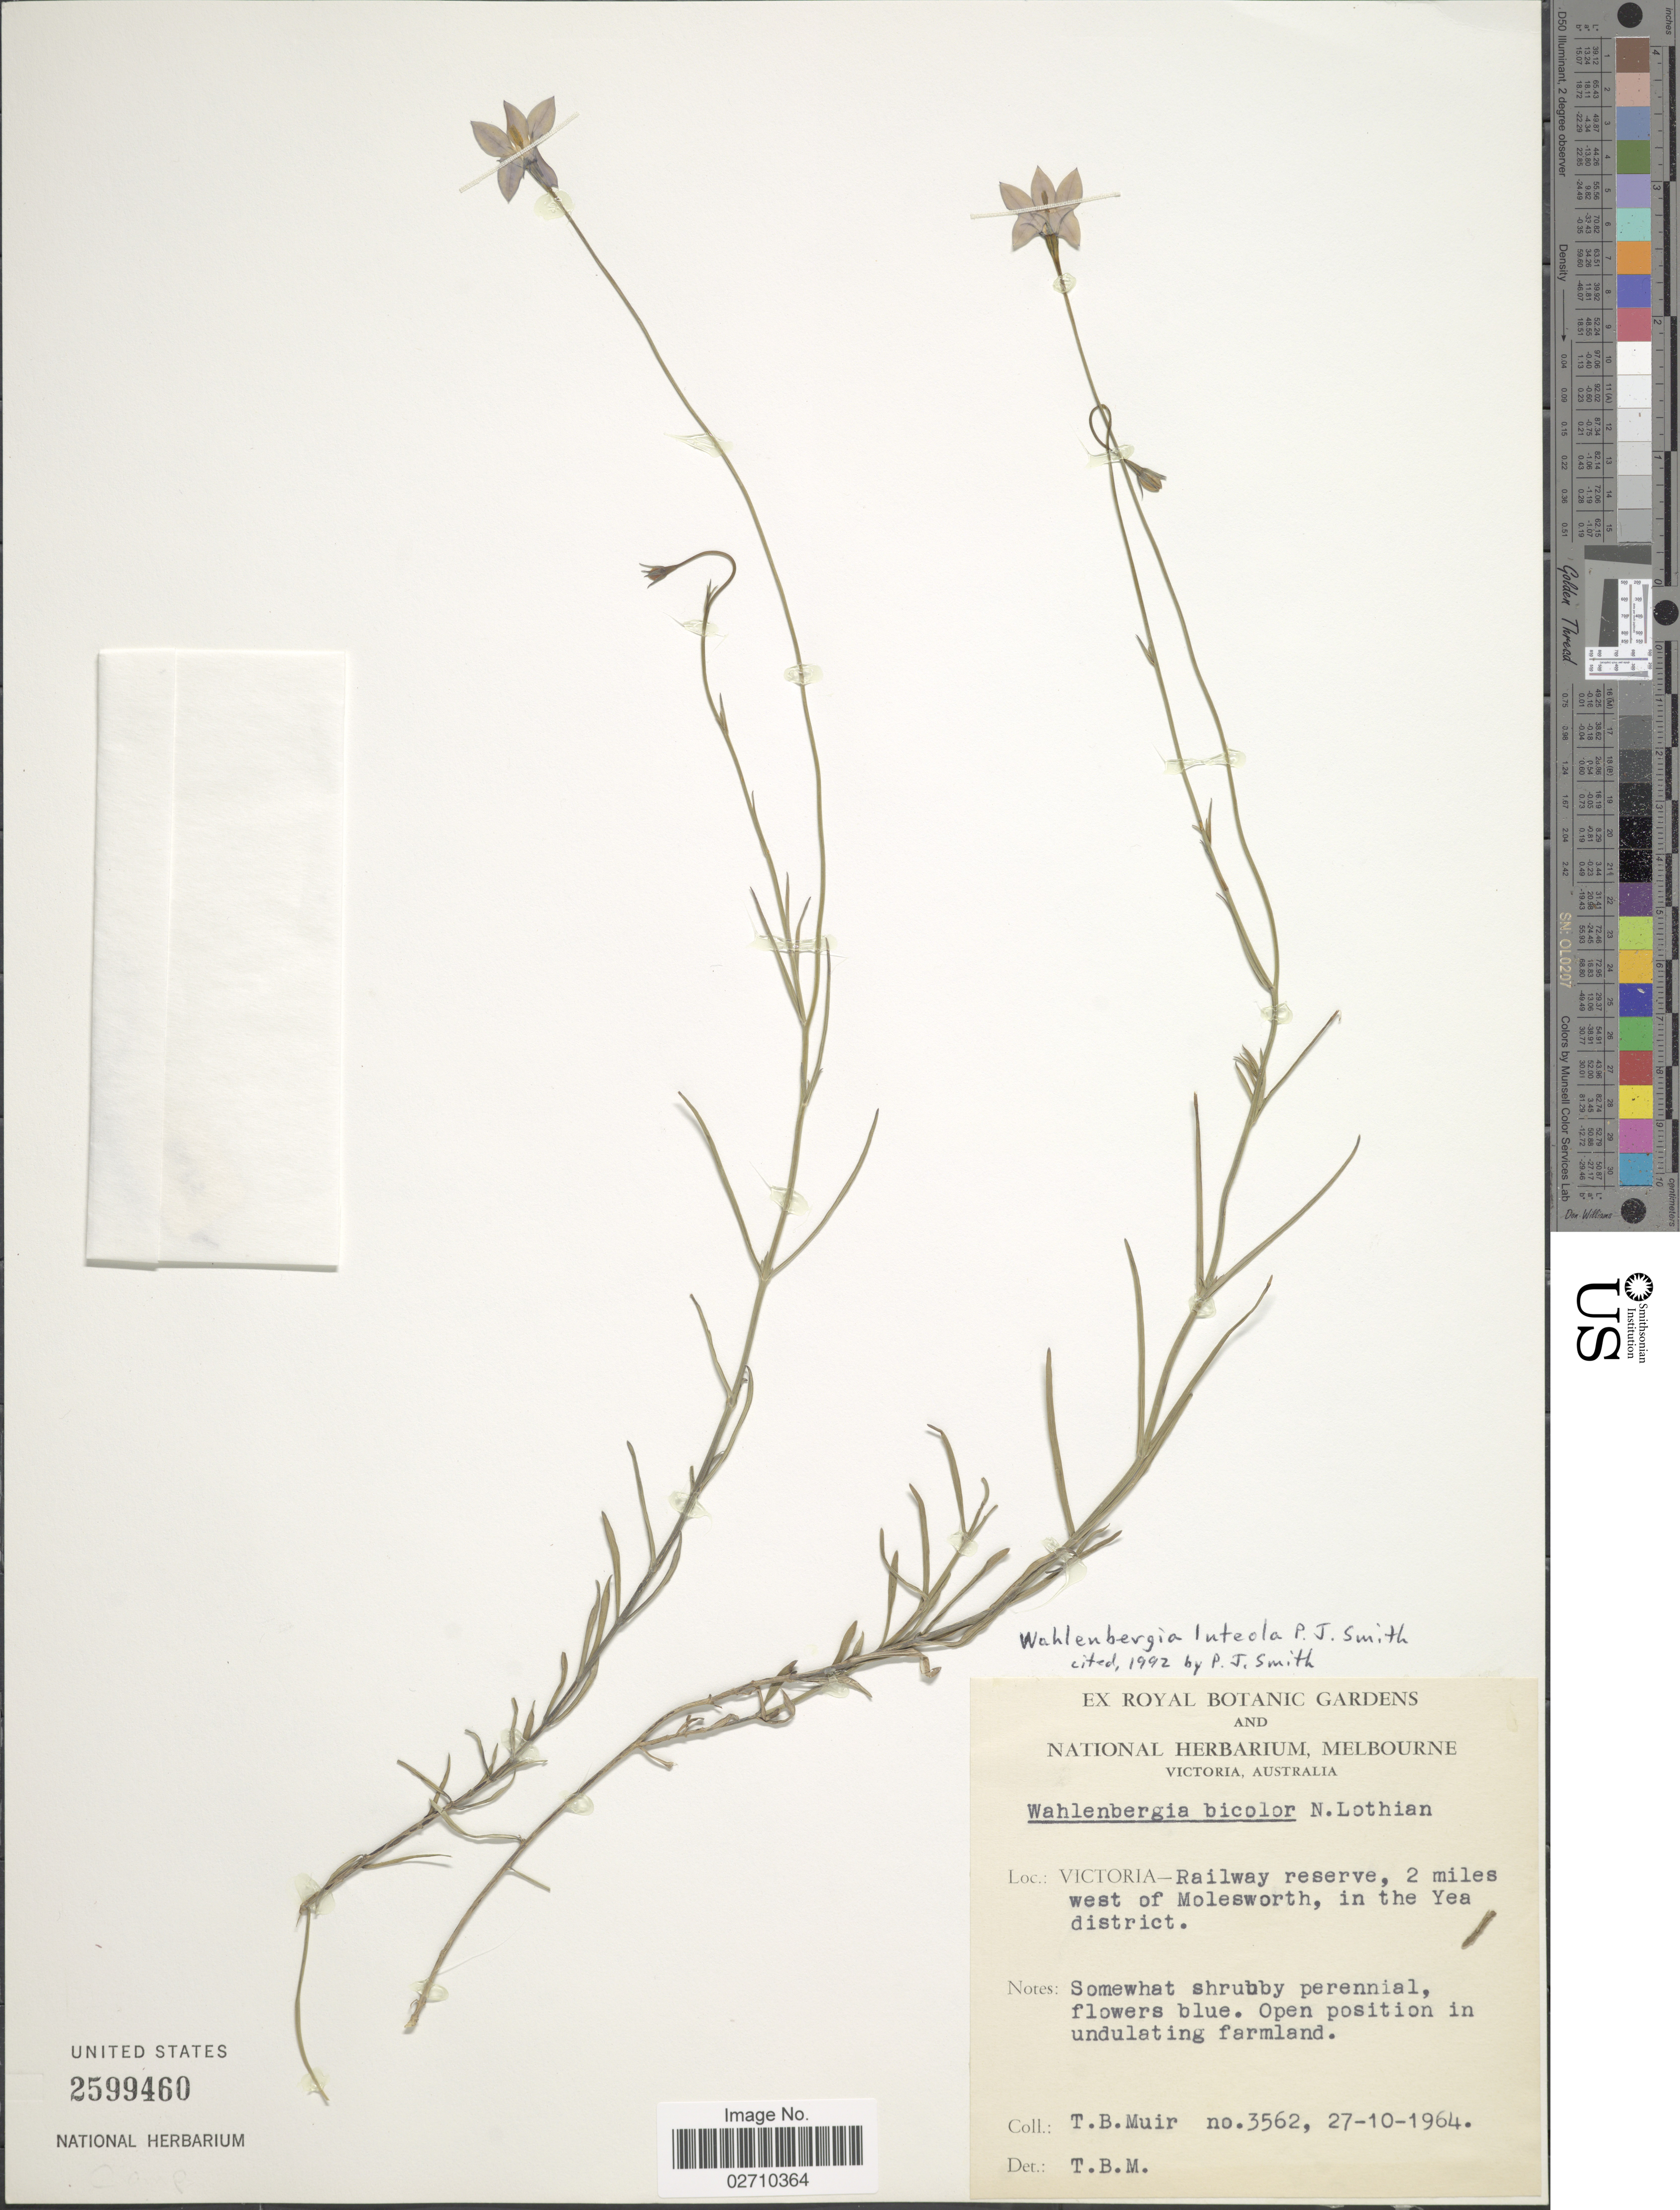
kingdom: Plantae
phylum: Tracheophyta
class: Magnoliopsida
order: Asterales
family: Campanulaceae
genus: Wahlenbergia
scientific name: Wahlenbergia luteola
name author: P.J. Sm.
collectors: T. Muir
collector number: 3562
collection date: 1964-10-27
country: Australia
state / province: Victoria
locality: Victoria- Railway reserve, 2 miles west of Molesworth, in the Yea district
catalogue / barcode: US 2599460